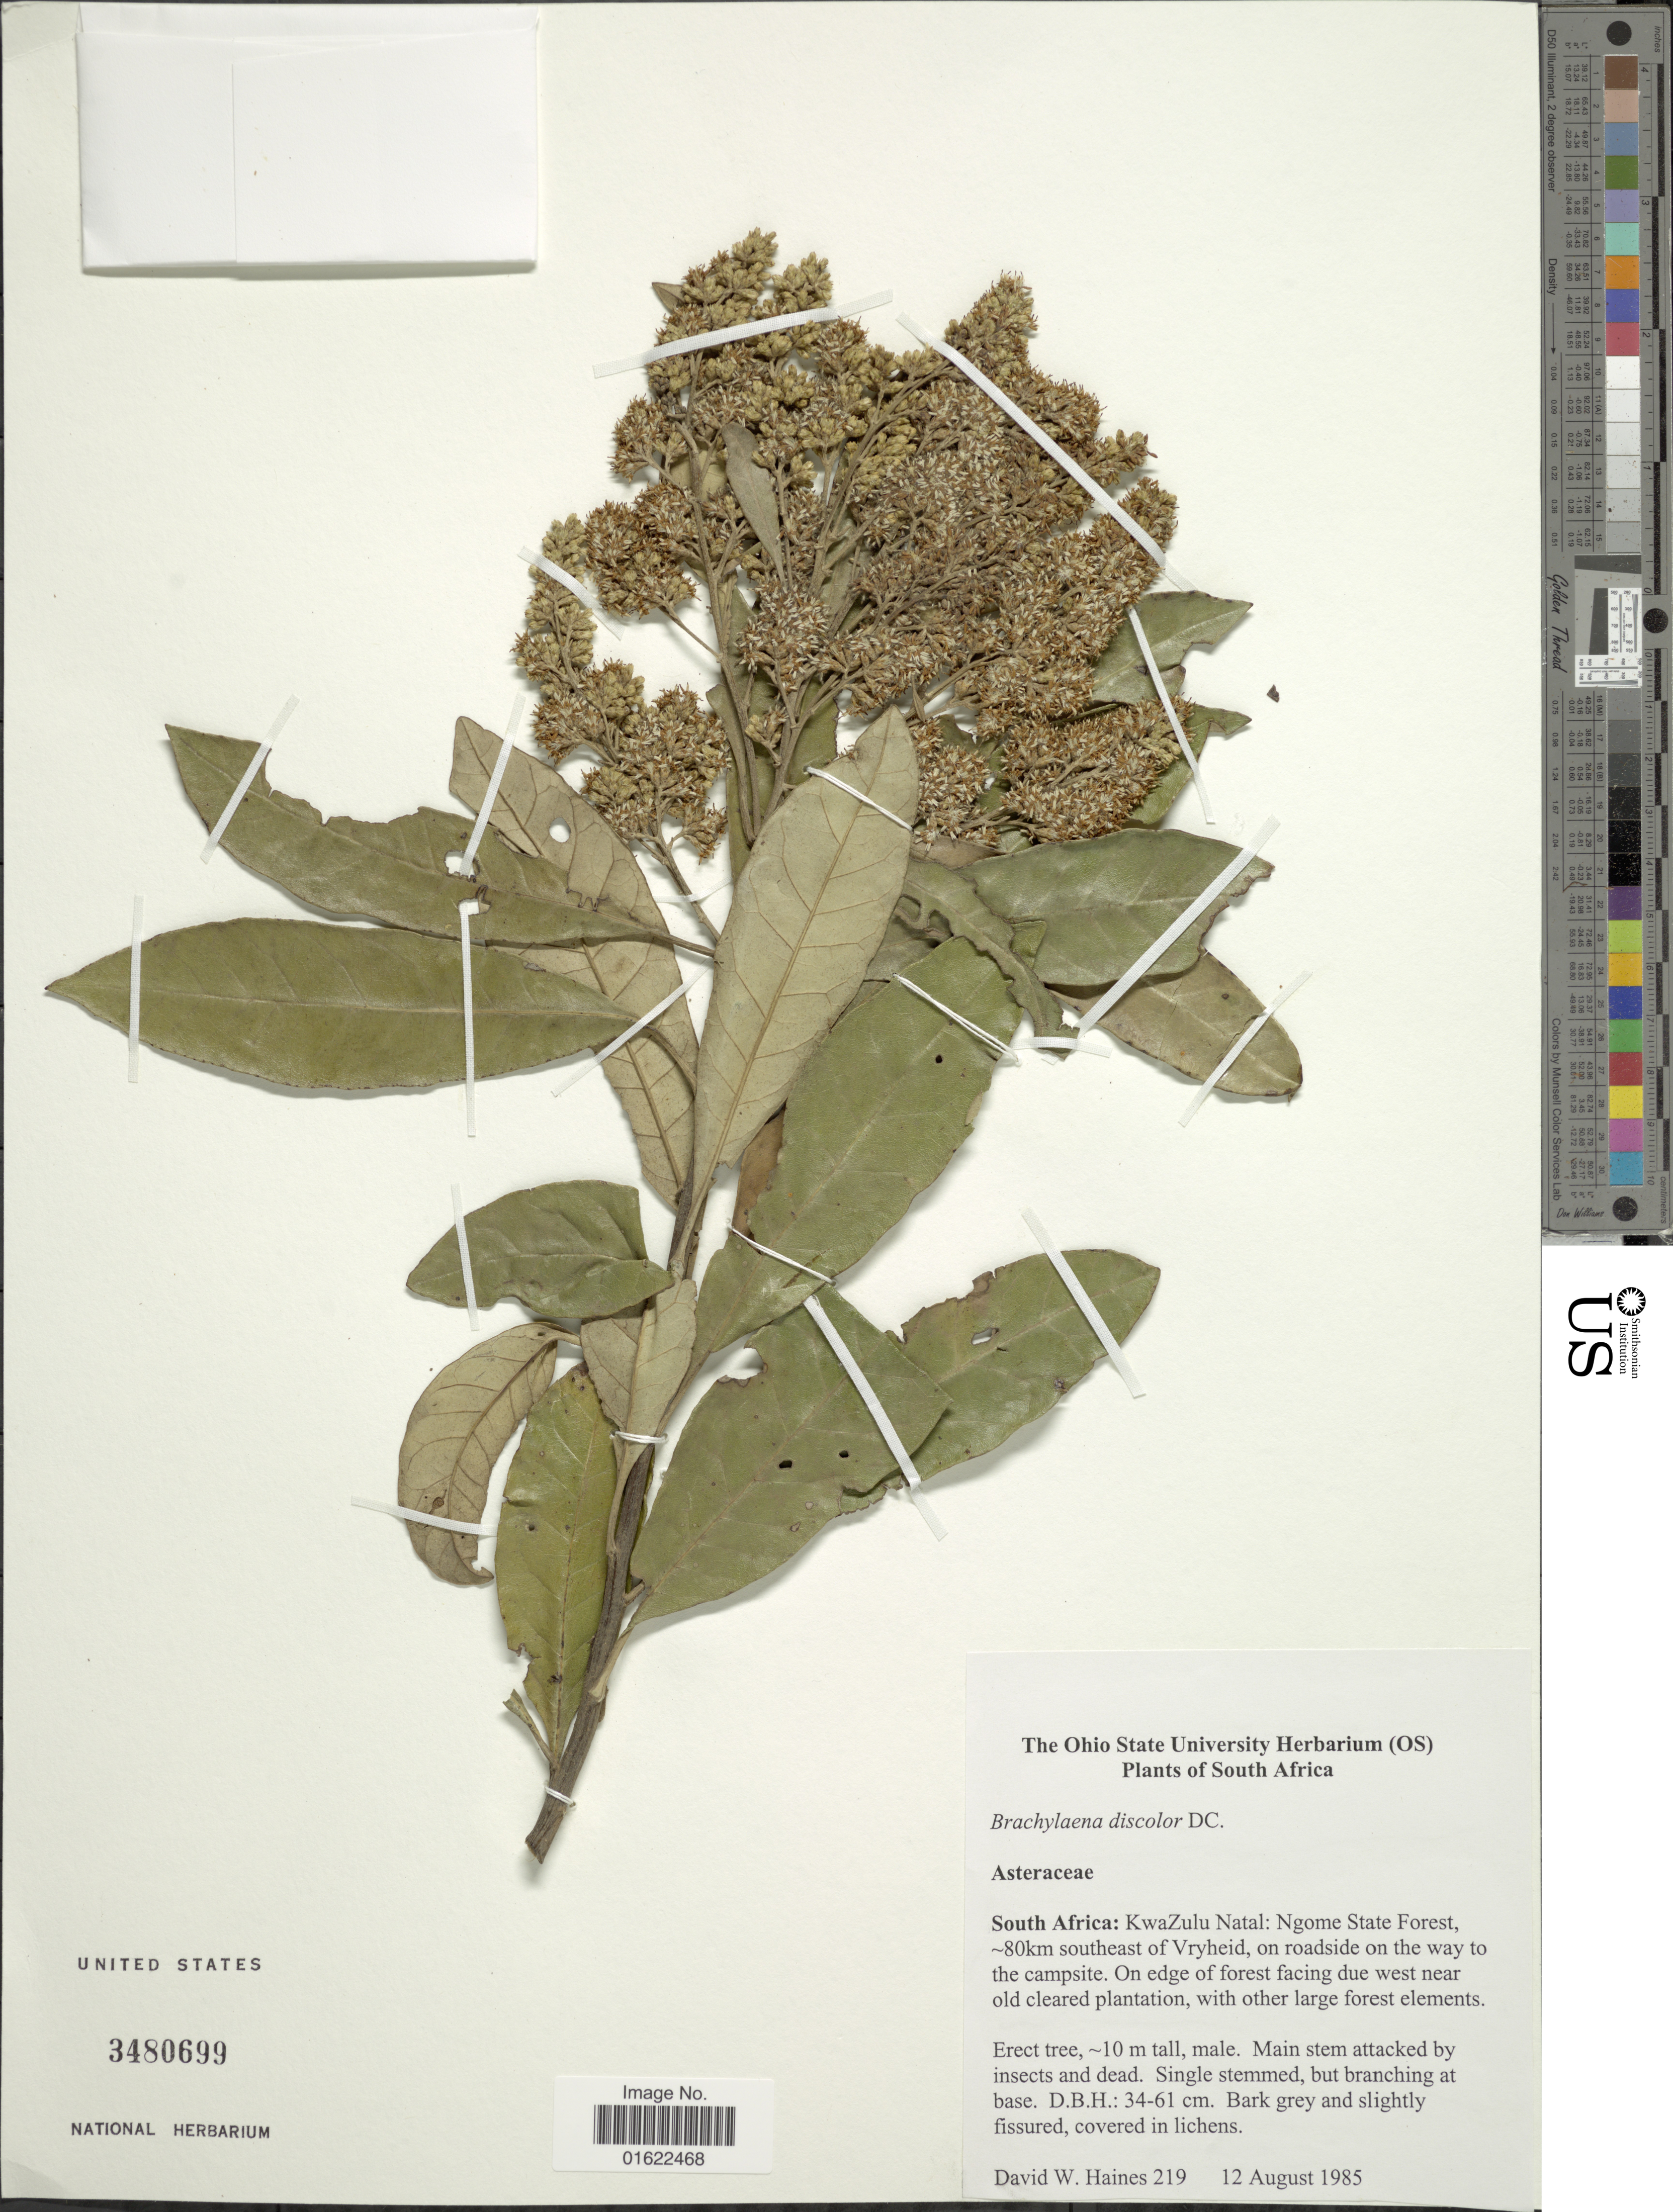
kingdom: Plantae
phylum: Tracheophyta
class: Magnoliopsida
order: Asterales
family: Asteraceae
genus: Brachylaena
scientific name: Brachylaena discolor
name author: DC.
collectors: D. Haines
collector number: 219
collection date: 1985-08-12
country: South Africa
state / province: KwaZulu-Natal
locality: Ngome State Forest, 80km southeast of Vryheid, on roadside on the way to the campsite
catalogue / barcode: US 3480699